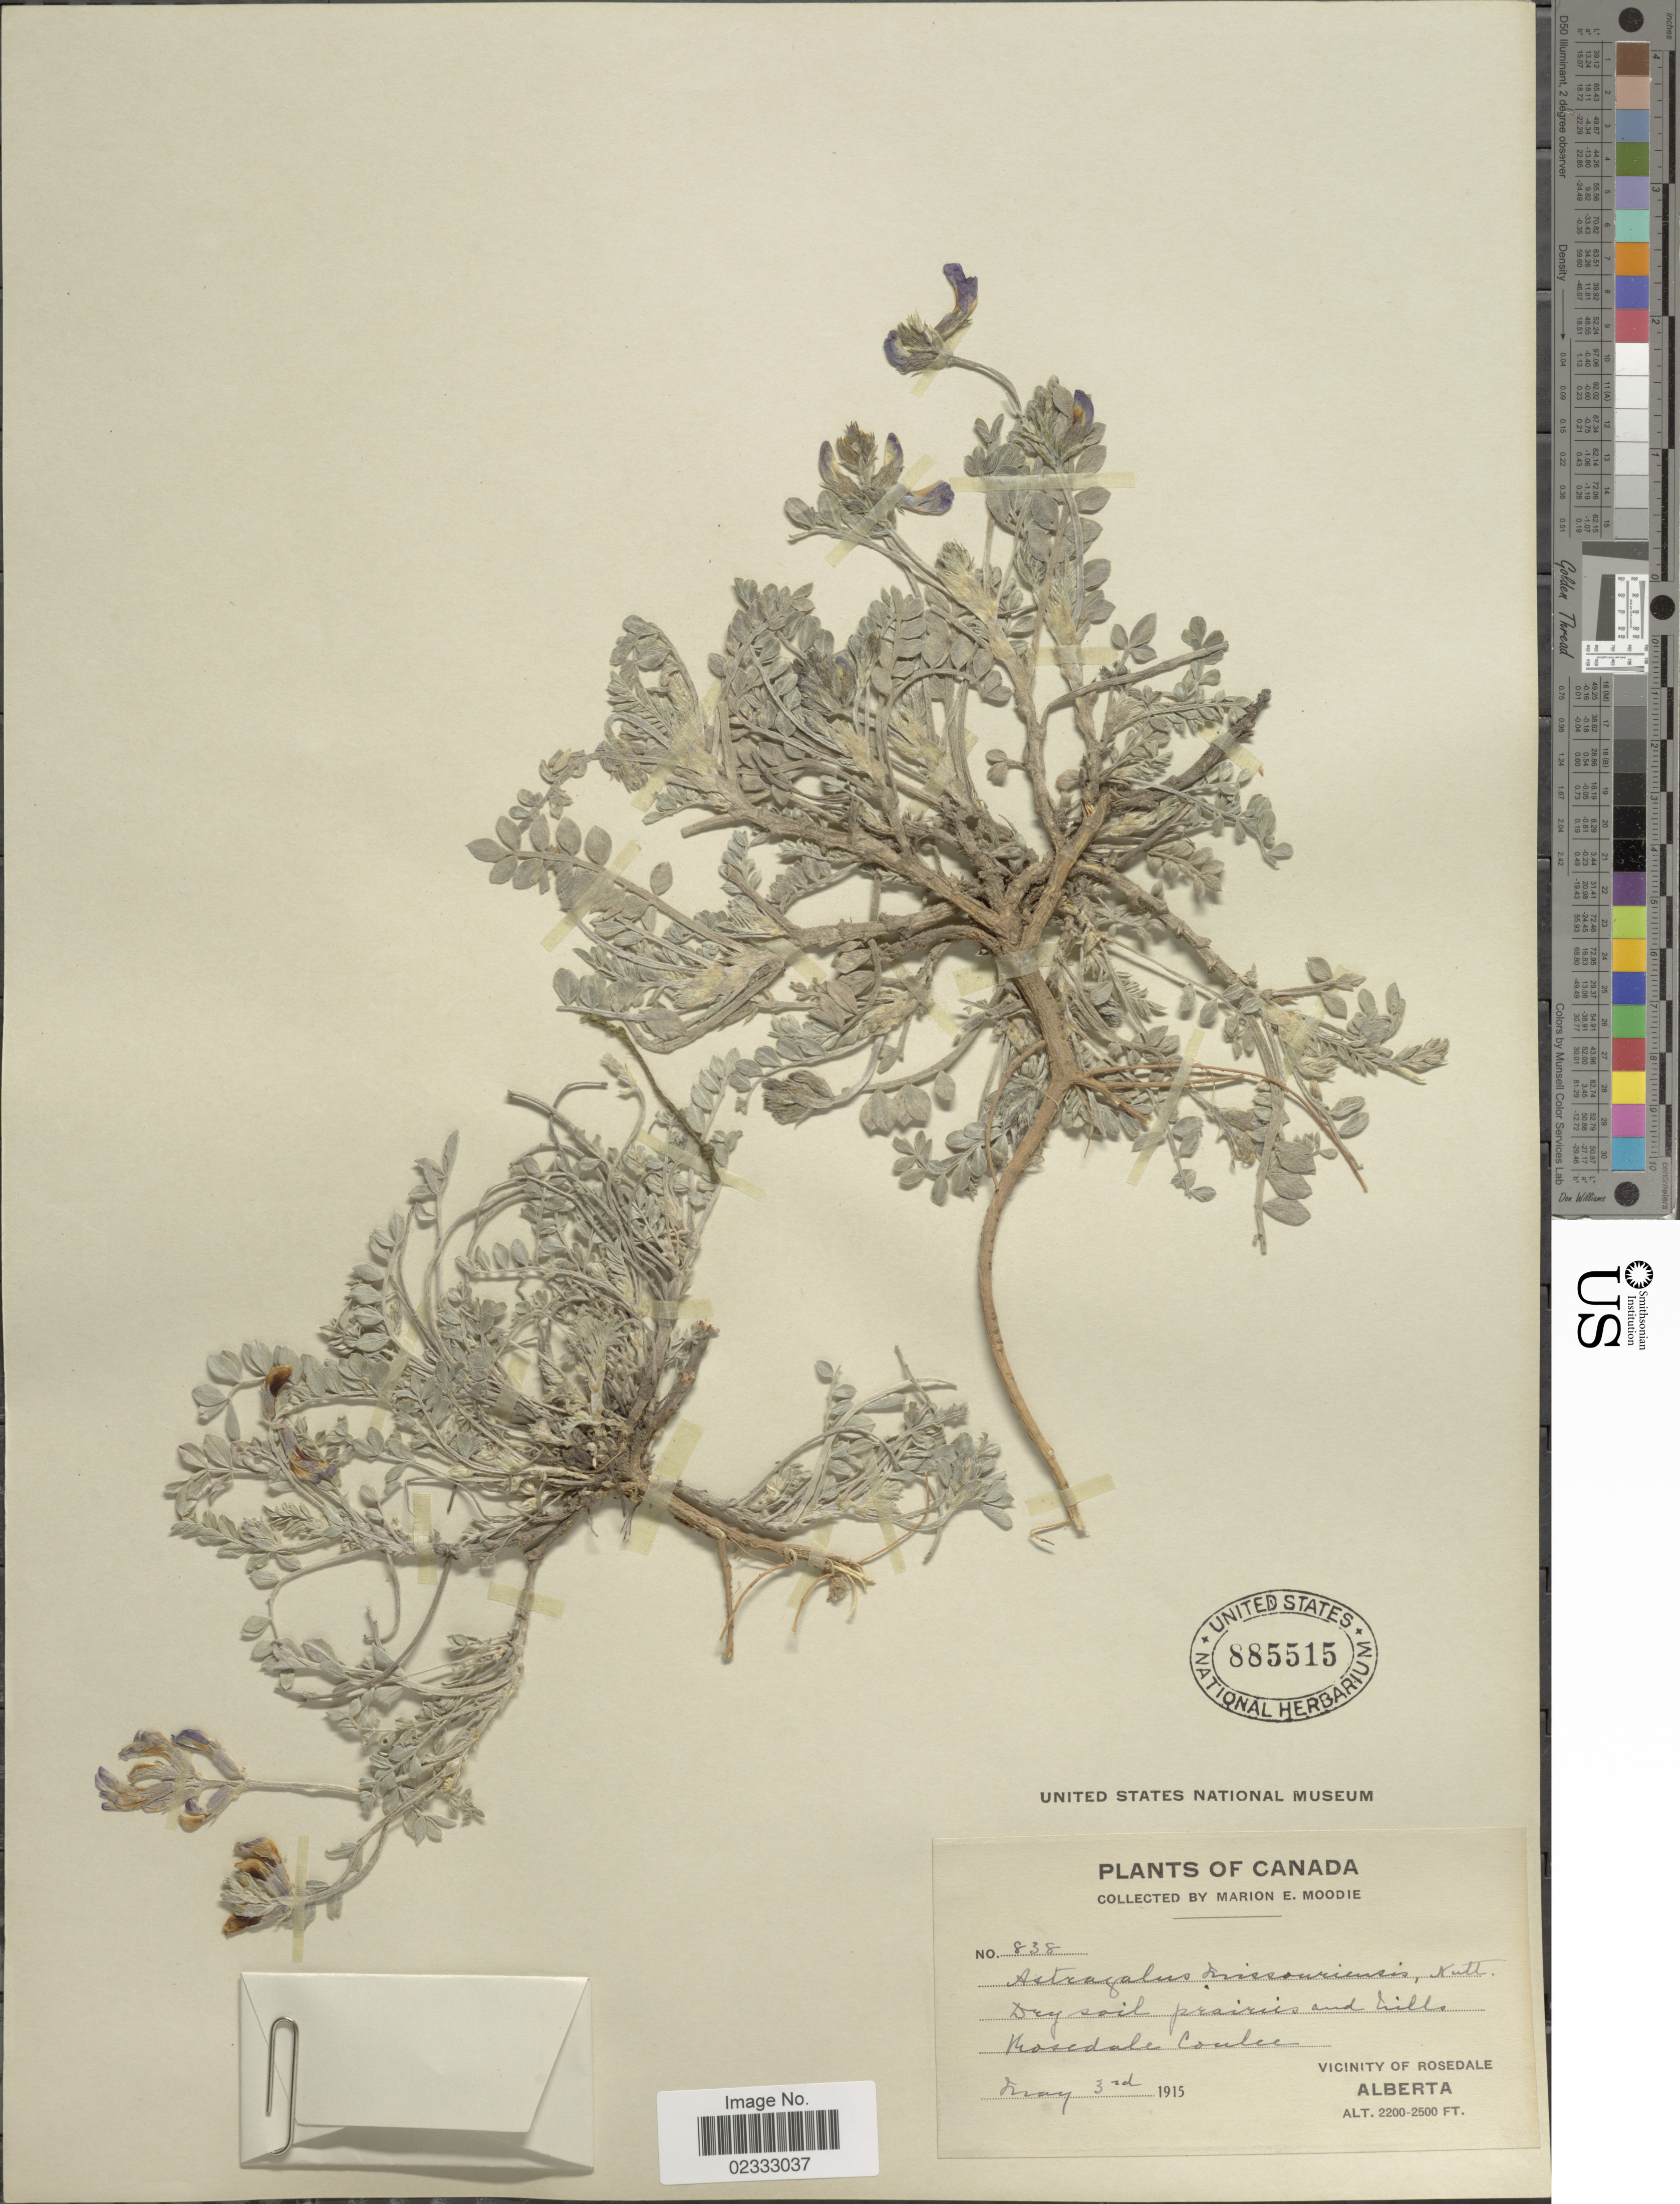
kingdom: Plantae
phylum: Tracheophyta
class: Magnoliopsida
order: Fabales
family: Fabaceae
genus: Astragalus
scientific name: Astragalus missouriensis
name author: Nutt.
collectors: M. E. Moodie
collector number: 838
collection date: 1915-05-03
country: Canada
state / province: Alberta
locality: Rosedale Coulee, Vicinity of Rosedale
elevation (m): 671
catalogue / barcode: US 885515